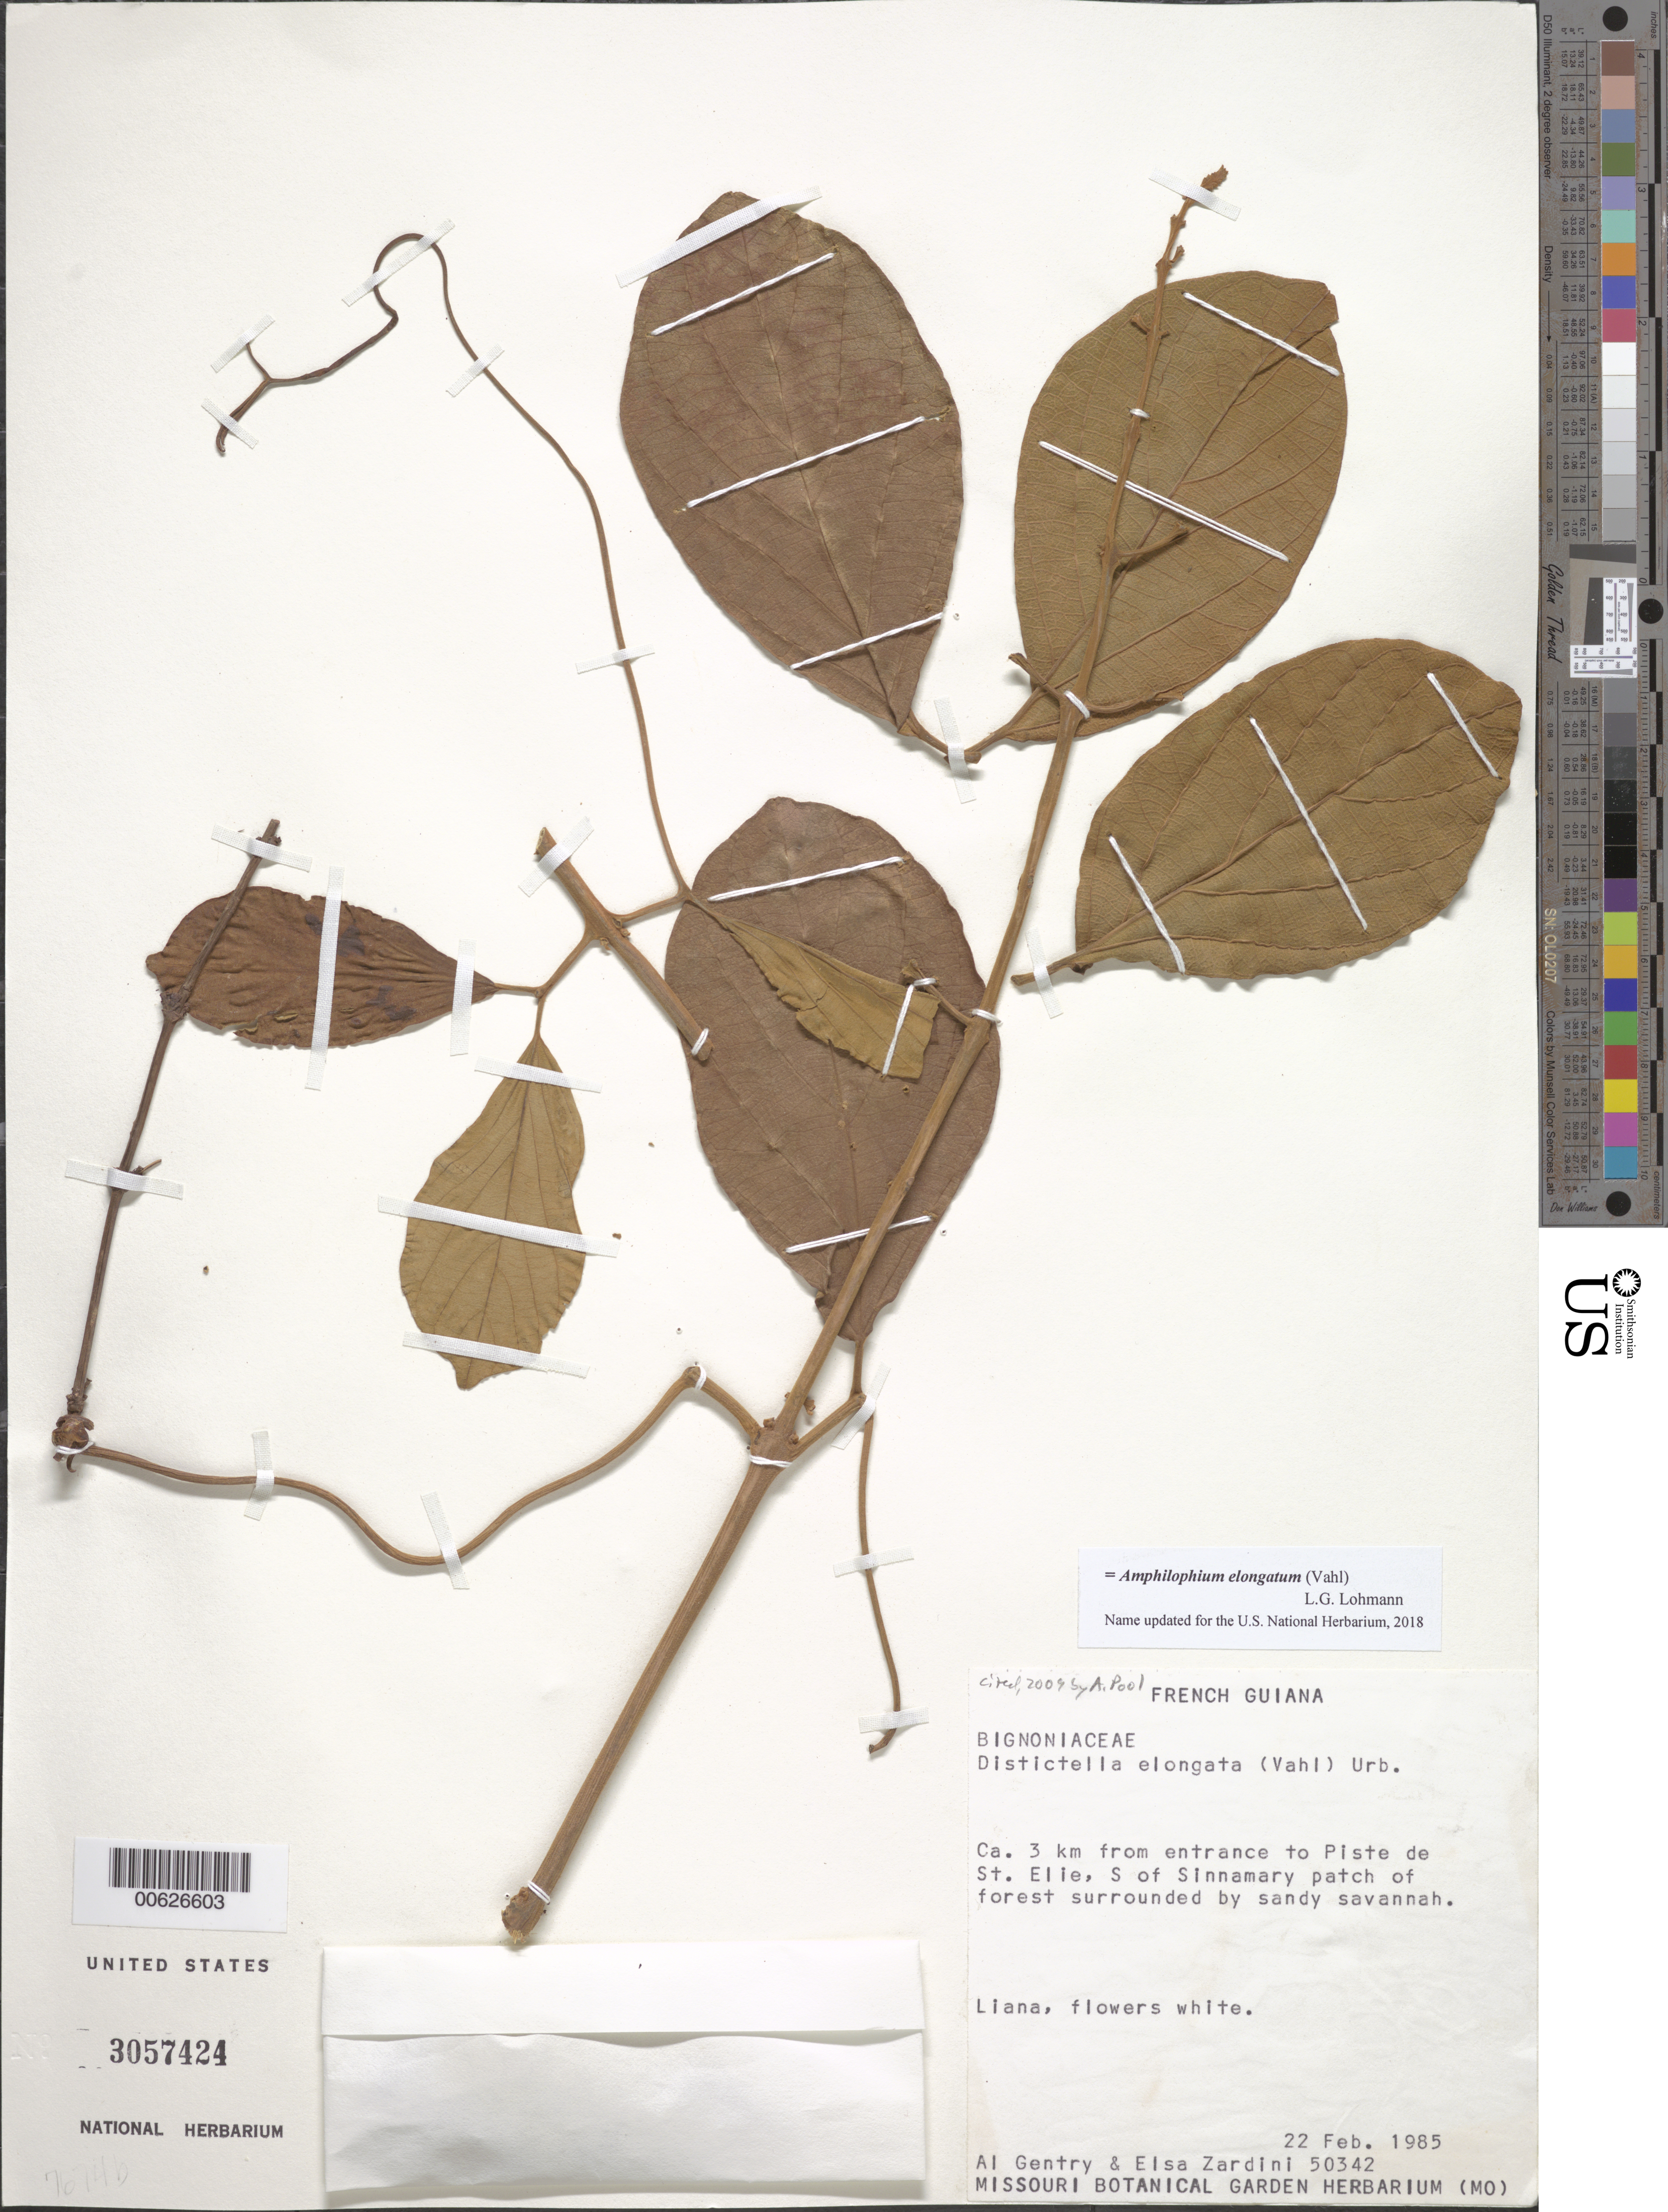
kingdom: Plantae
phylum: Tracheophyta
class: Magnoliopsida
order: Lamiales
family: Bignoniaceae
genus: Amphilophium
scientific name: Amphilophium elongatum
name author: (Vahl) L.G. Lohmann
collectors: A. H. Gentry & E. M. Zardini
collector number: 50342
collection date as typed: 22-Feb-85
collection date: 1985-02-22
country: French Guiana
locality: Piste de Saint-Élie, ca. 3 km from entrance, Sinnamary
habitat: S of Sinnamary patch of forest surrounded by savannah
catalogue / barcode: US 3057424